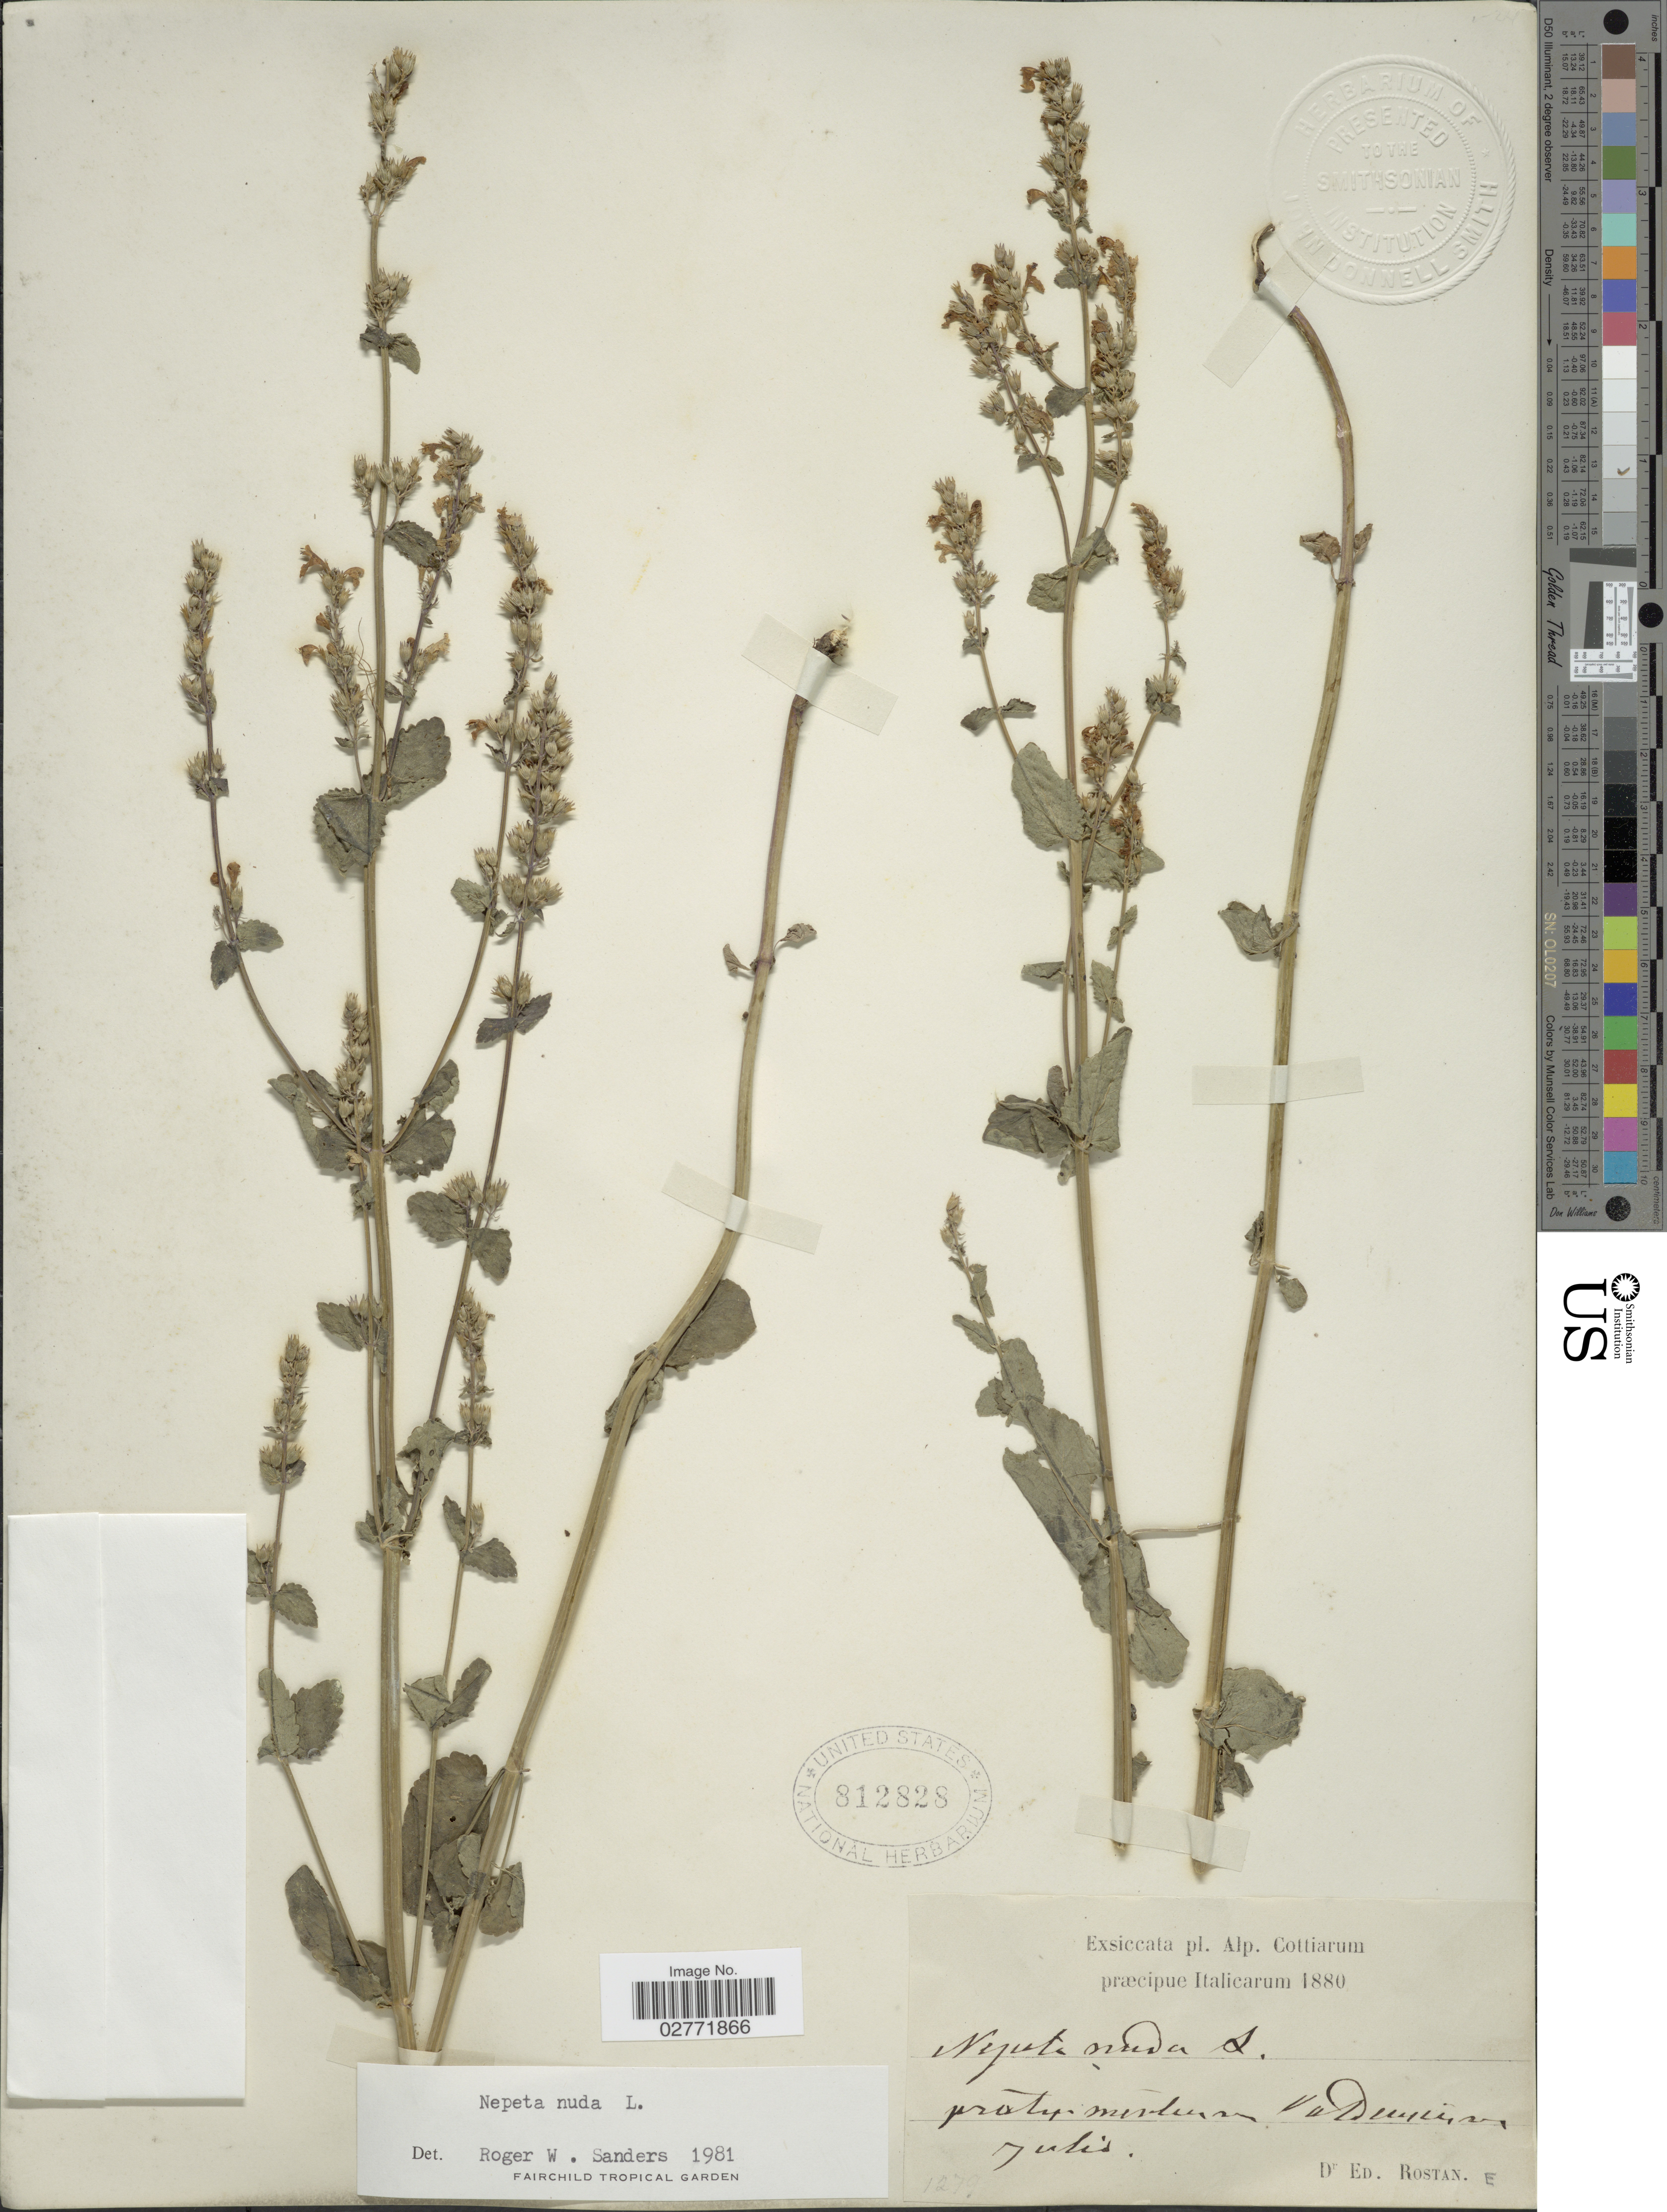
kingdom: Plantae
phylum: Tracheophyta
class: Magnoliopsida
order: Lamiales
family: Lamiaceae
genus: Nepeta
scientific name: Nepeta nuda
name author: L.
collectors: E. Rostan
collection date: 1880-07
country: Italy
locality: Alp. Cottiarum, protis mevlevu ca Dunsies. [interpreted]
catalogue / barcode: US 812828